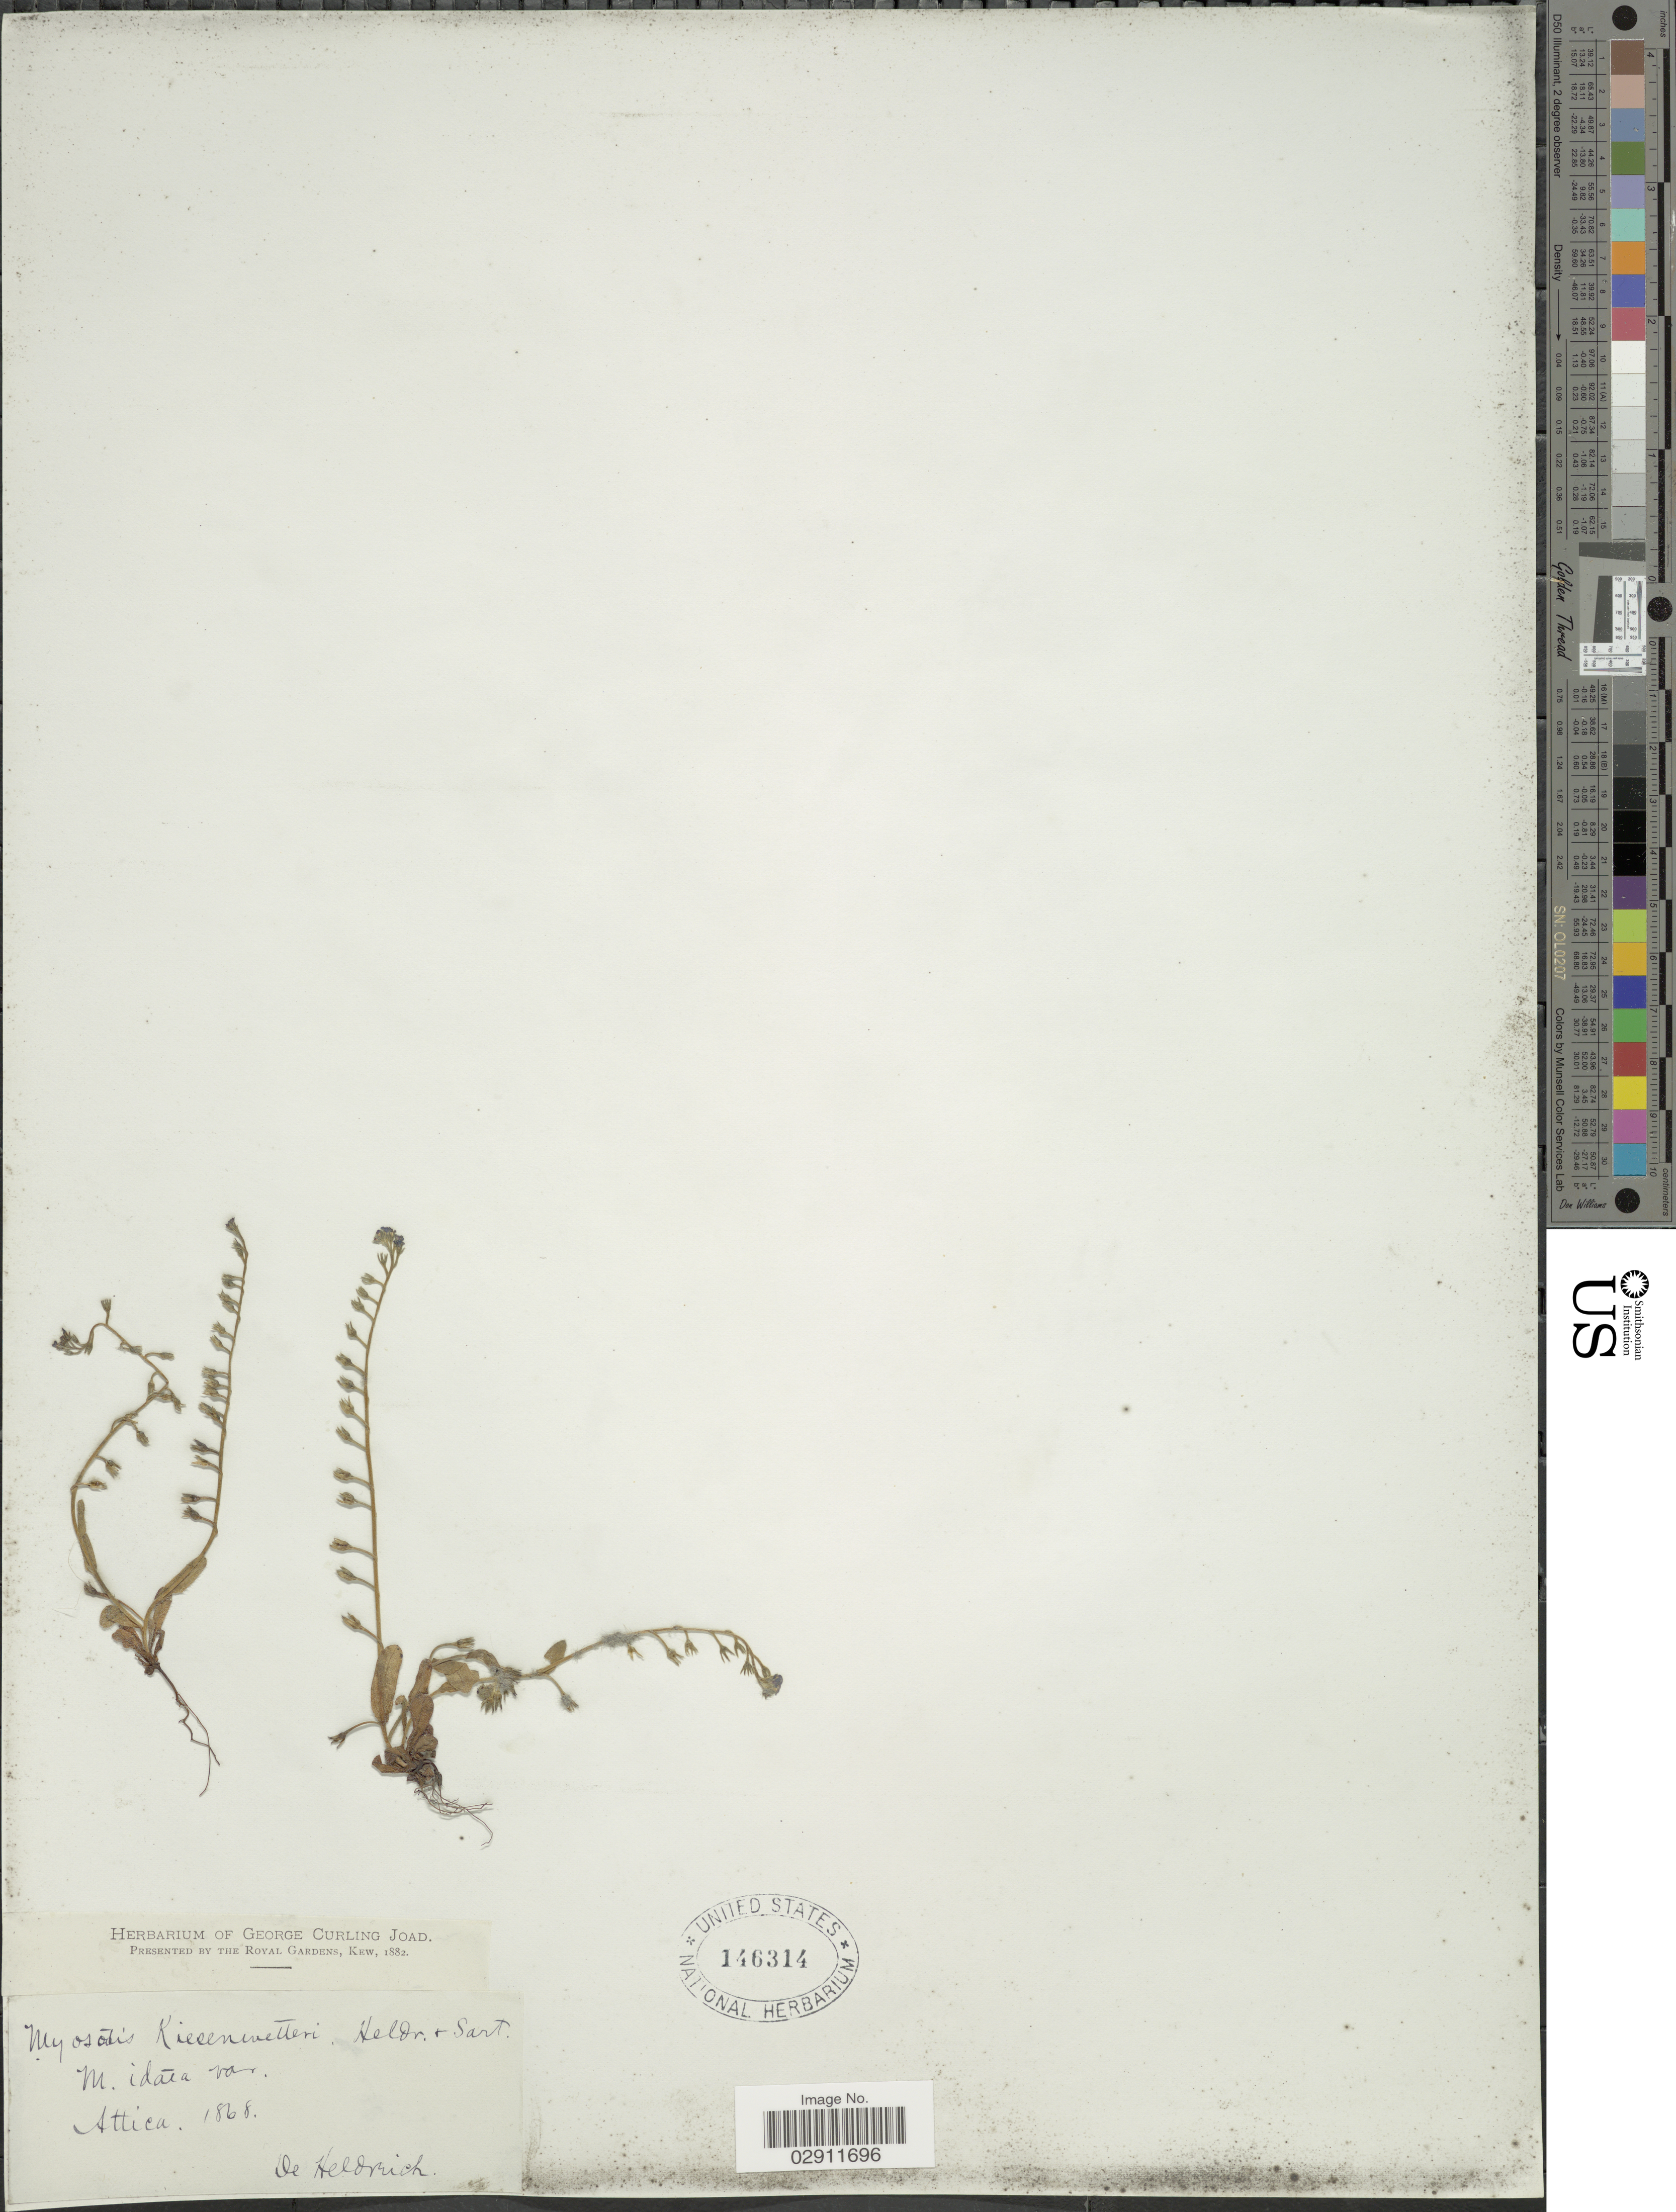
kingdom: Plantae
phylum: Tracheophyta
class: Magnoliopsida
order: Boraginales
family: Boraginaceae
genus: Myosotis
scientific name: Myosotis idaea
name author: Boiss. & Heldr.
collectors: -. De Heldreich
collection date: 1868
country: Greece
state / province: Attica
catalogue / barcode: US 146314